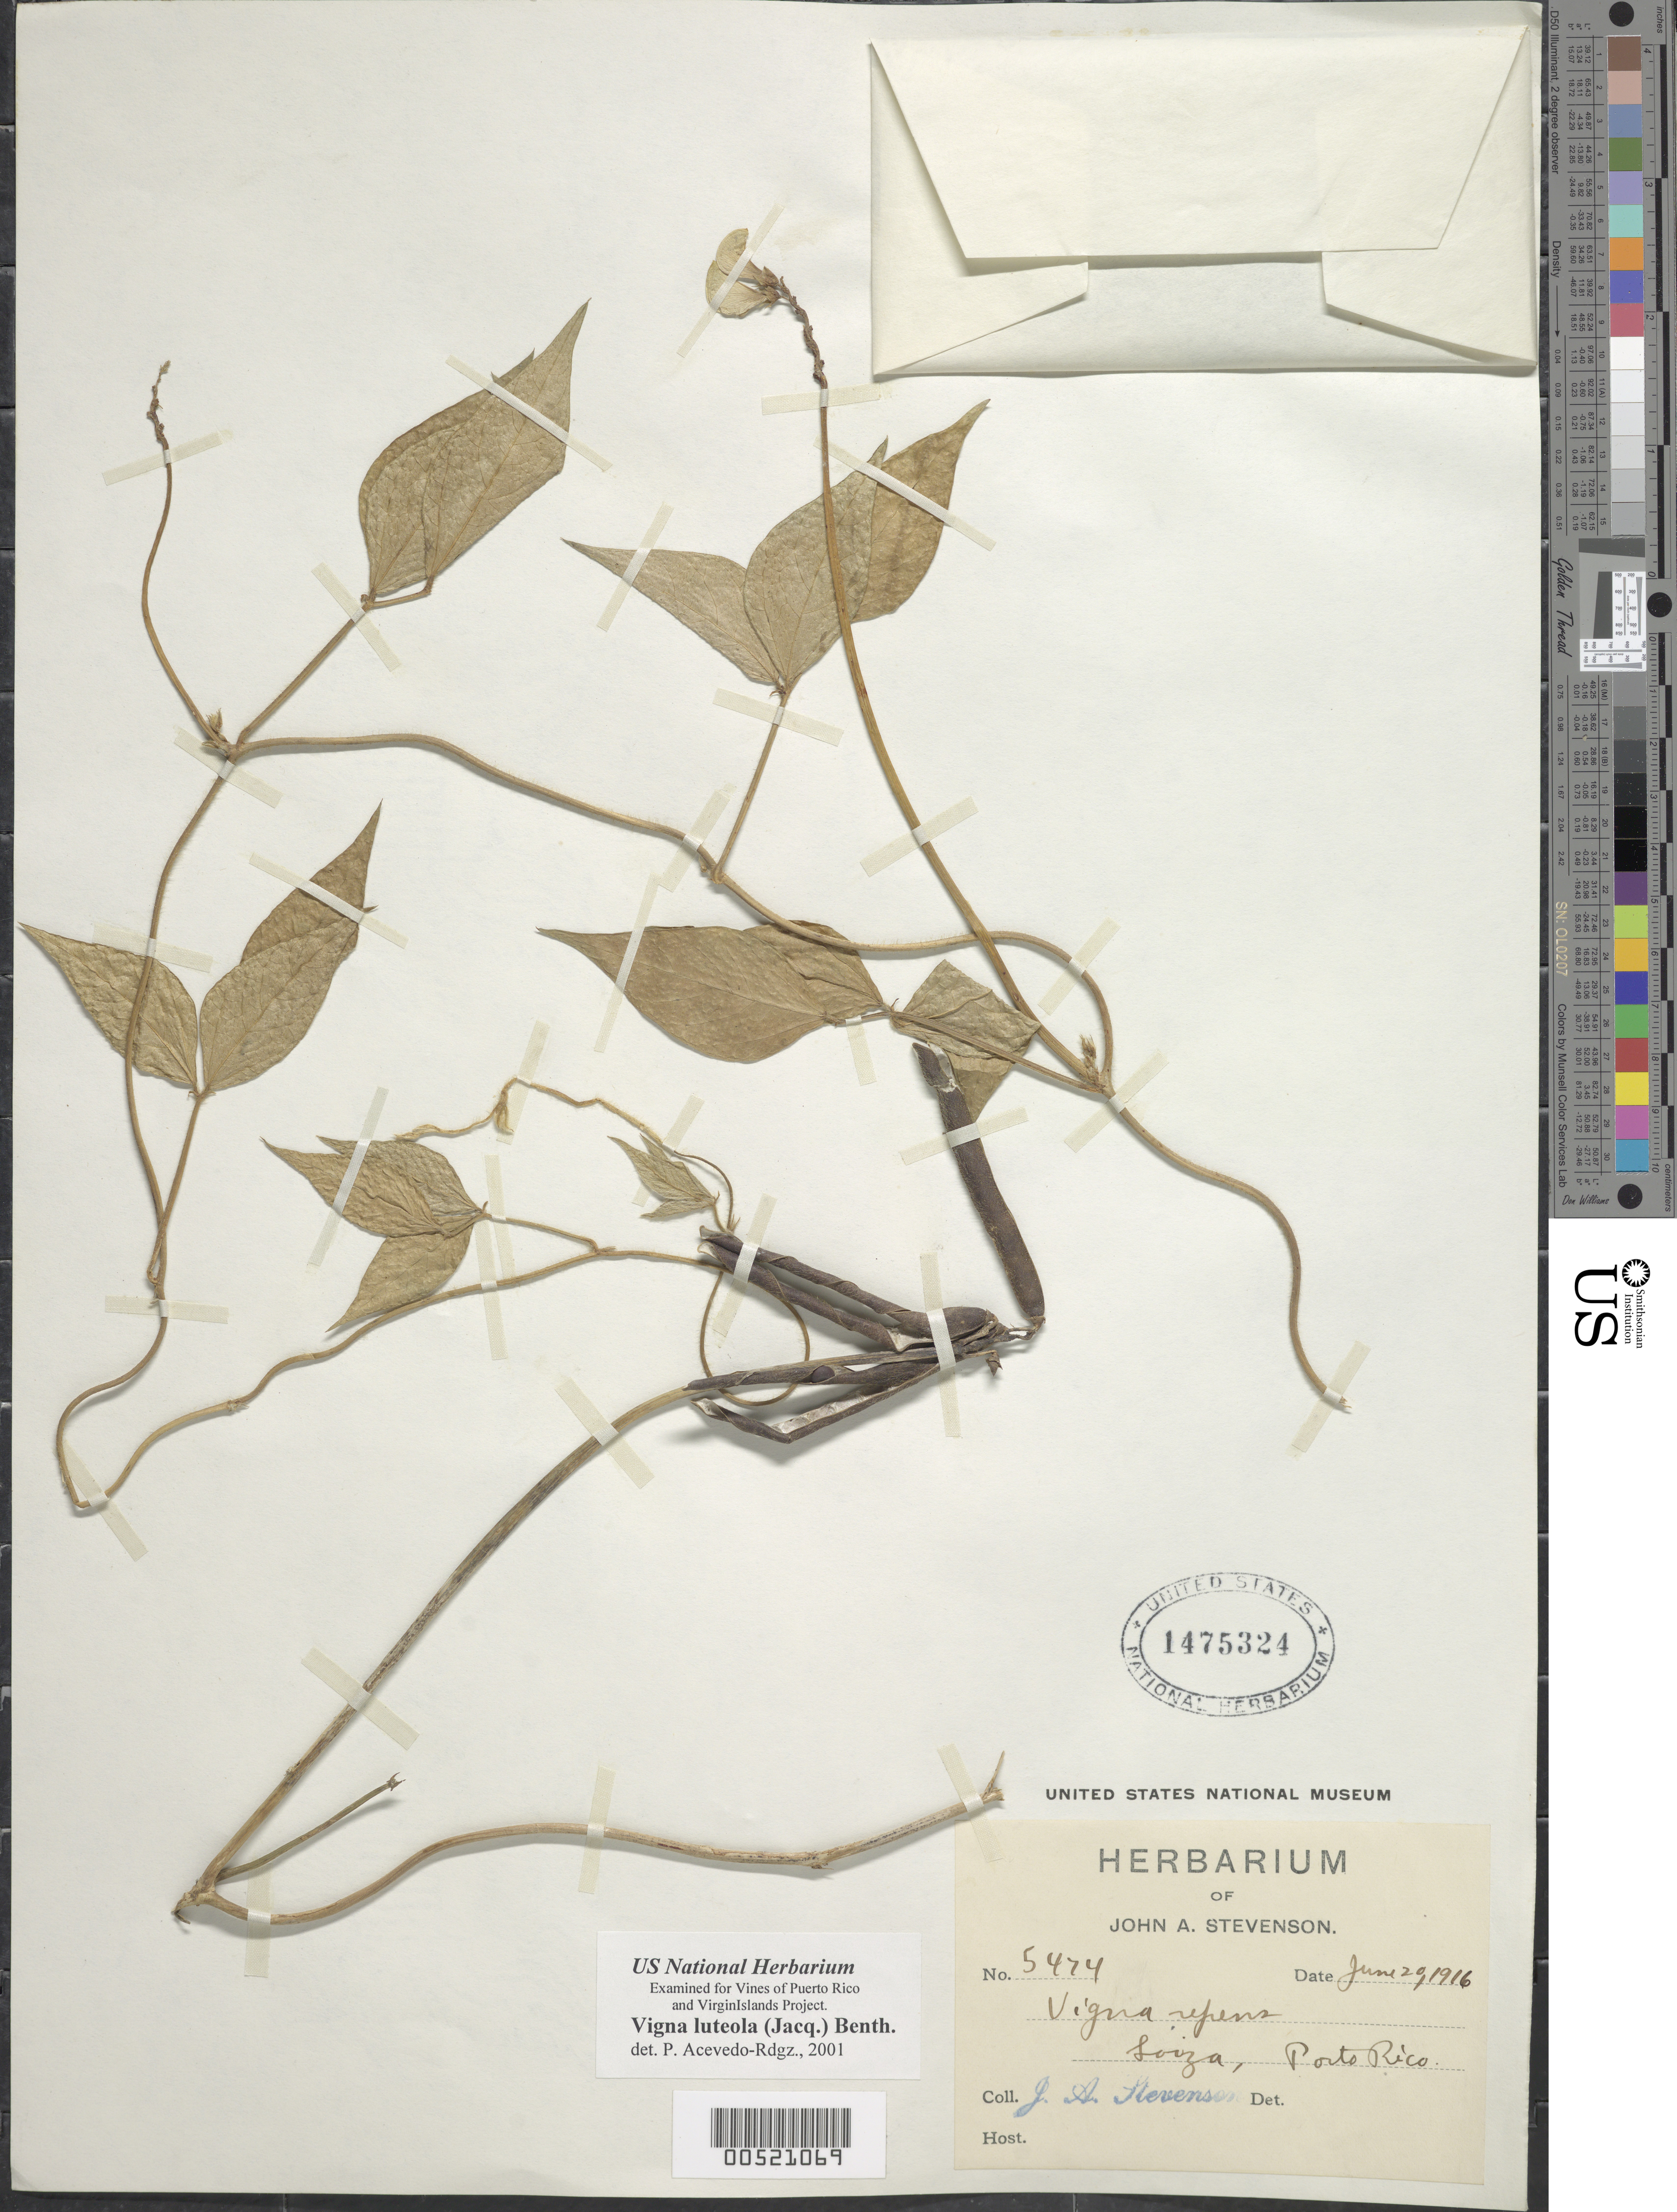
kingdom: Plantae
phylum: Tracheophyta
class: Magnoliopsida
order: Fabales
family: Fabaceae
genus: Vigna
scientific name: Vigna luteola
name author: (Jacq.) Benth.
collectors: J. Stevenson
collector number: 5474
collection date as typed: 20 Jun 1916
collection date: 1916-06-20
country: Puerto Rico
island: Greater Antilles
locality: Loiza.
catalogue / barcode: US 1475324